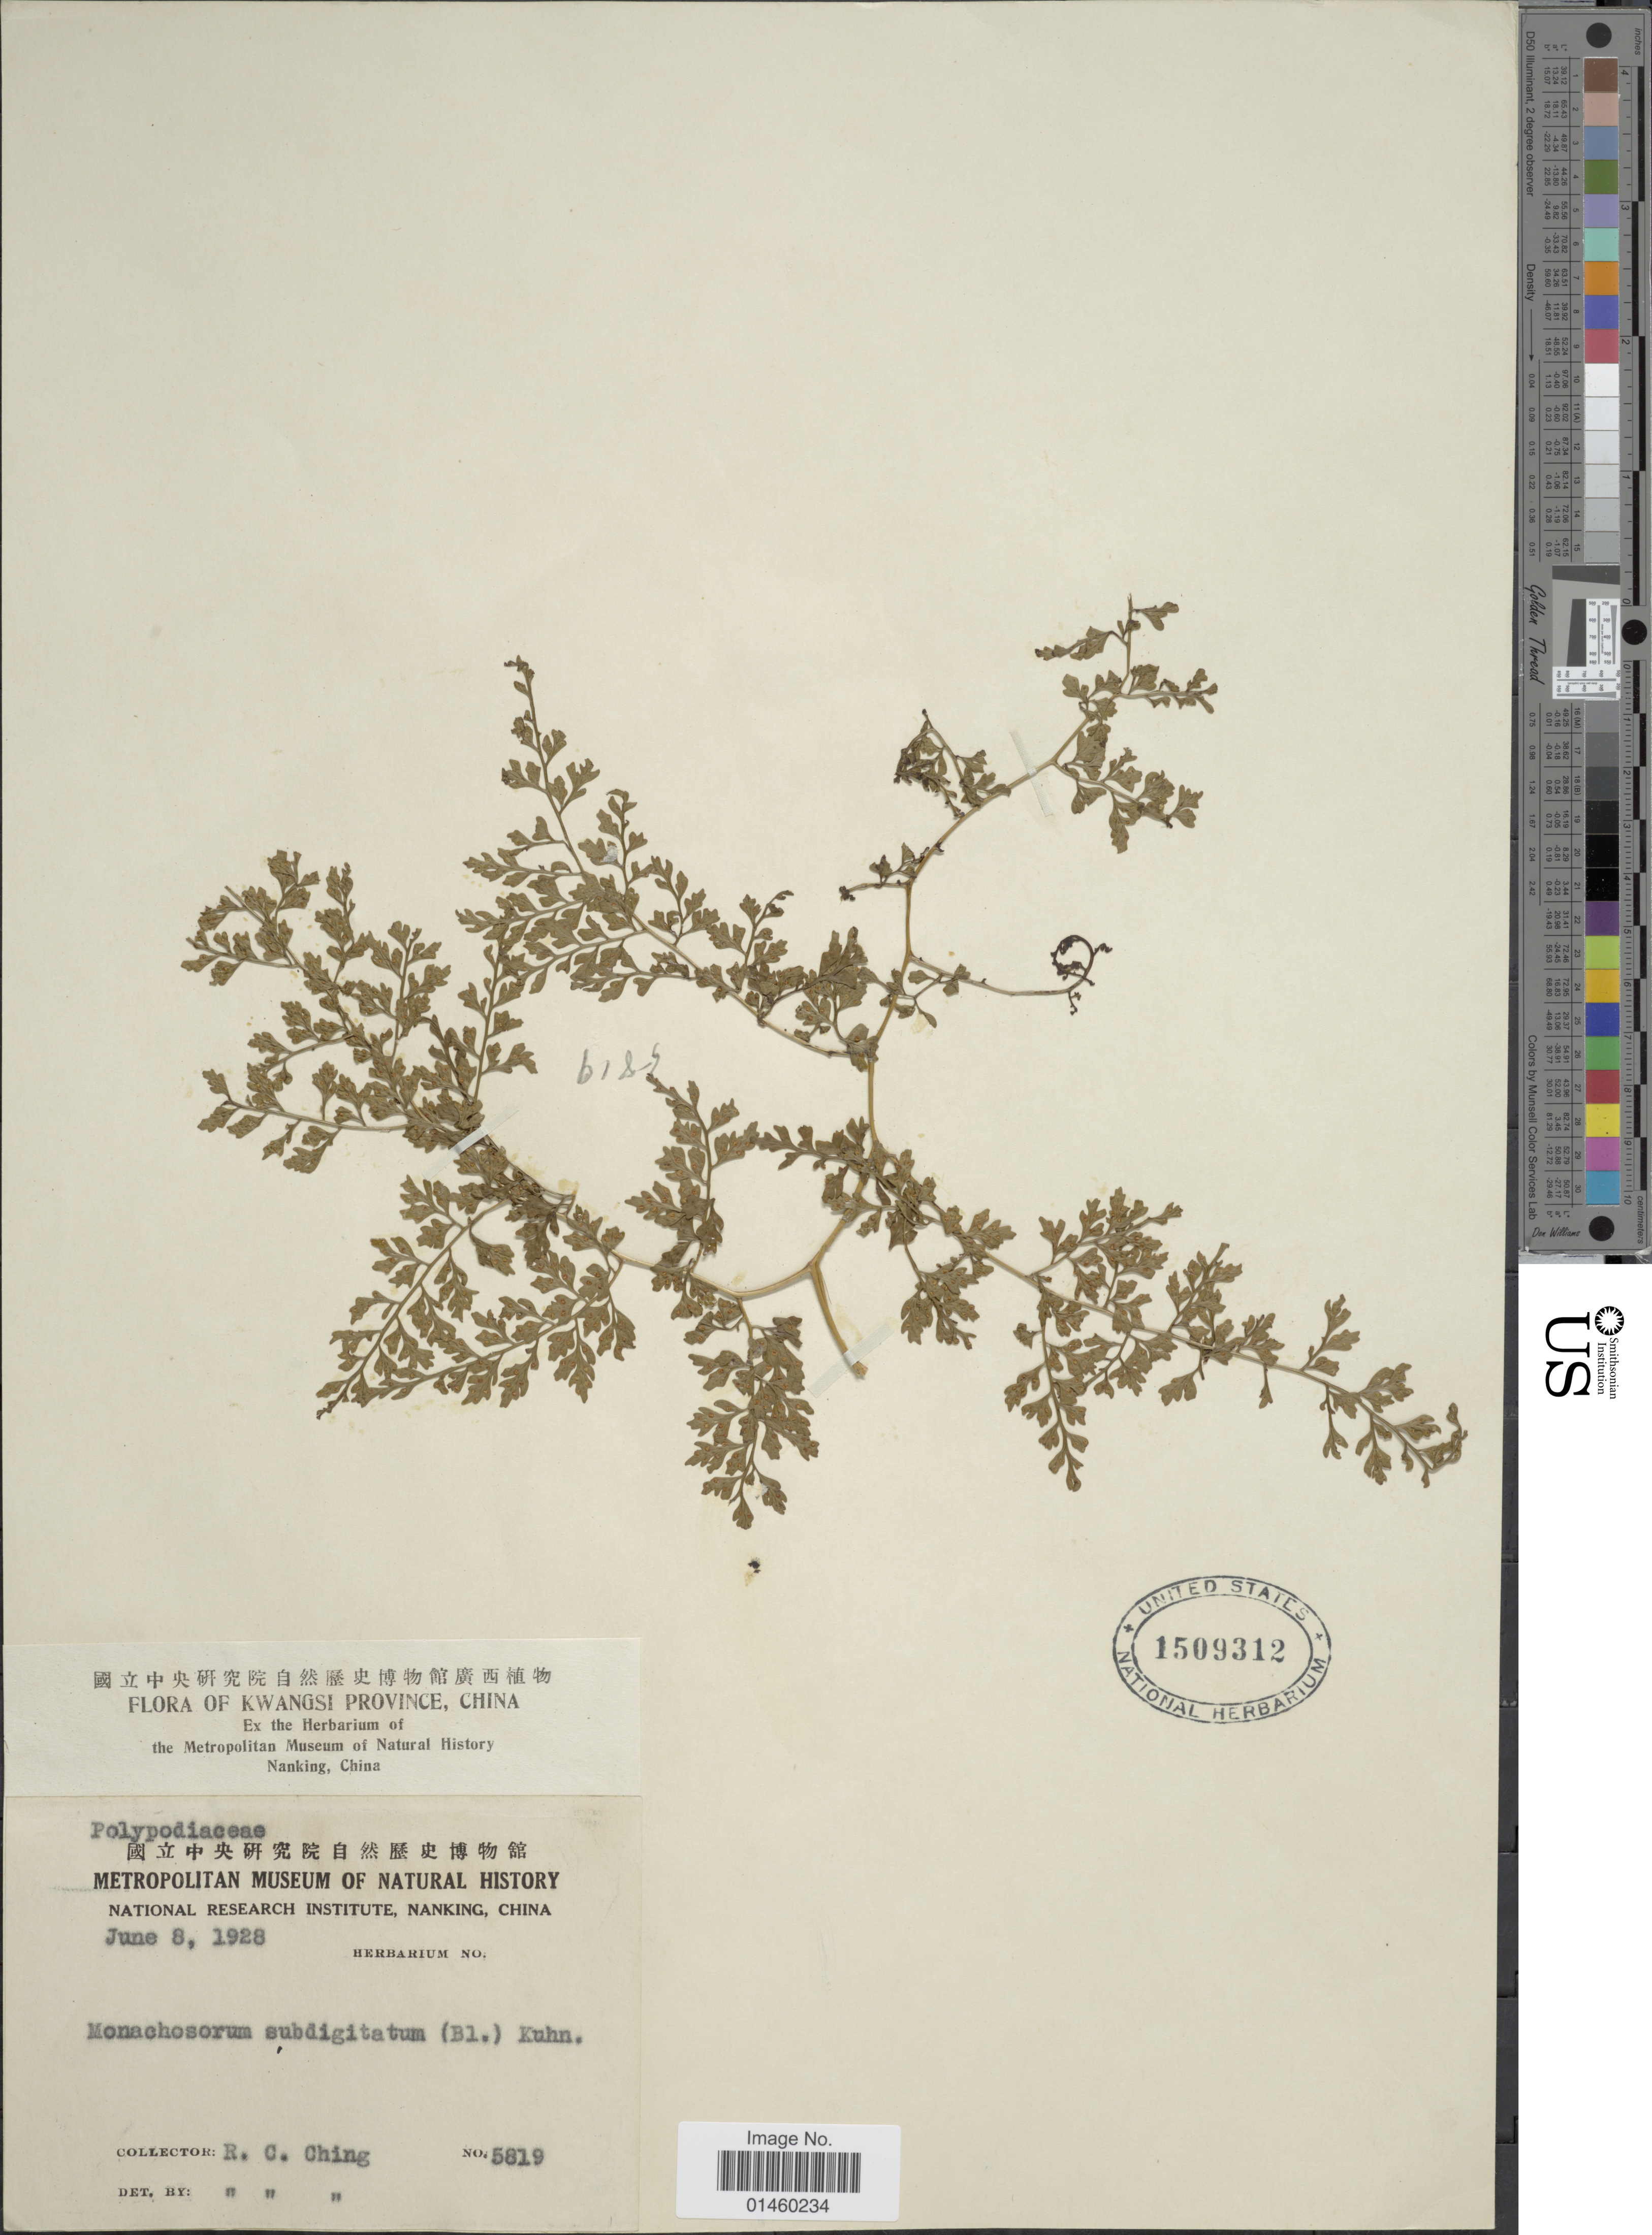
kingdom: Plantae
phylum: Tracheophyta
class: Polypodiopsida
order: Polypodiales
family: Dennstaedtiaceae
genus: Monachosorum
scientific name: Monachosorum subdigitatum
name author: (Blume) Kuhn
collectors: R. C. Ching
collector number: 5819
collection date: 1928-06-08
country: China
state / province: Guangxi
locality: Kwangsi Province.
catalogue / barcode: US 1509312